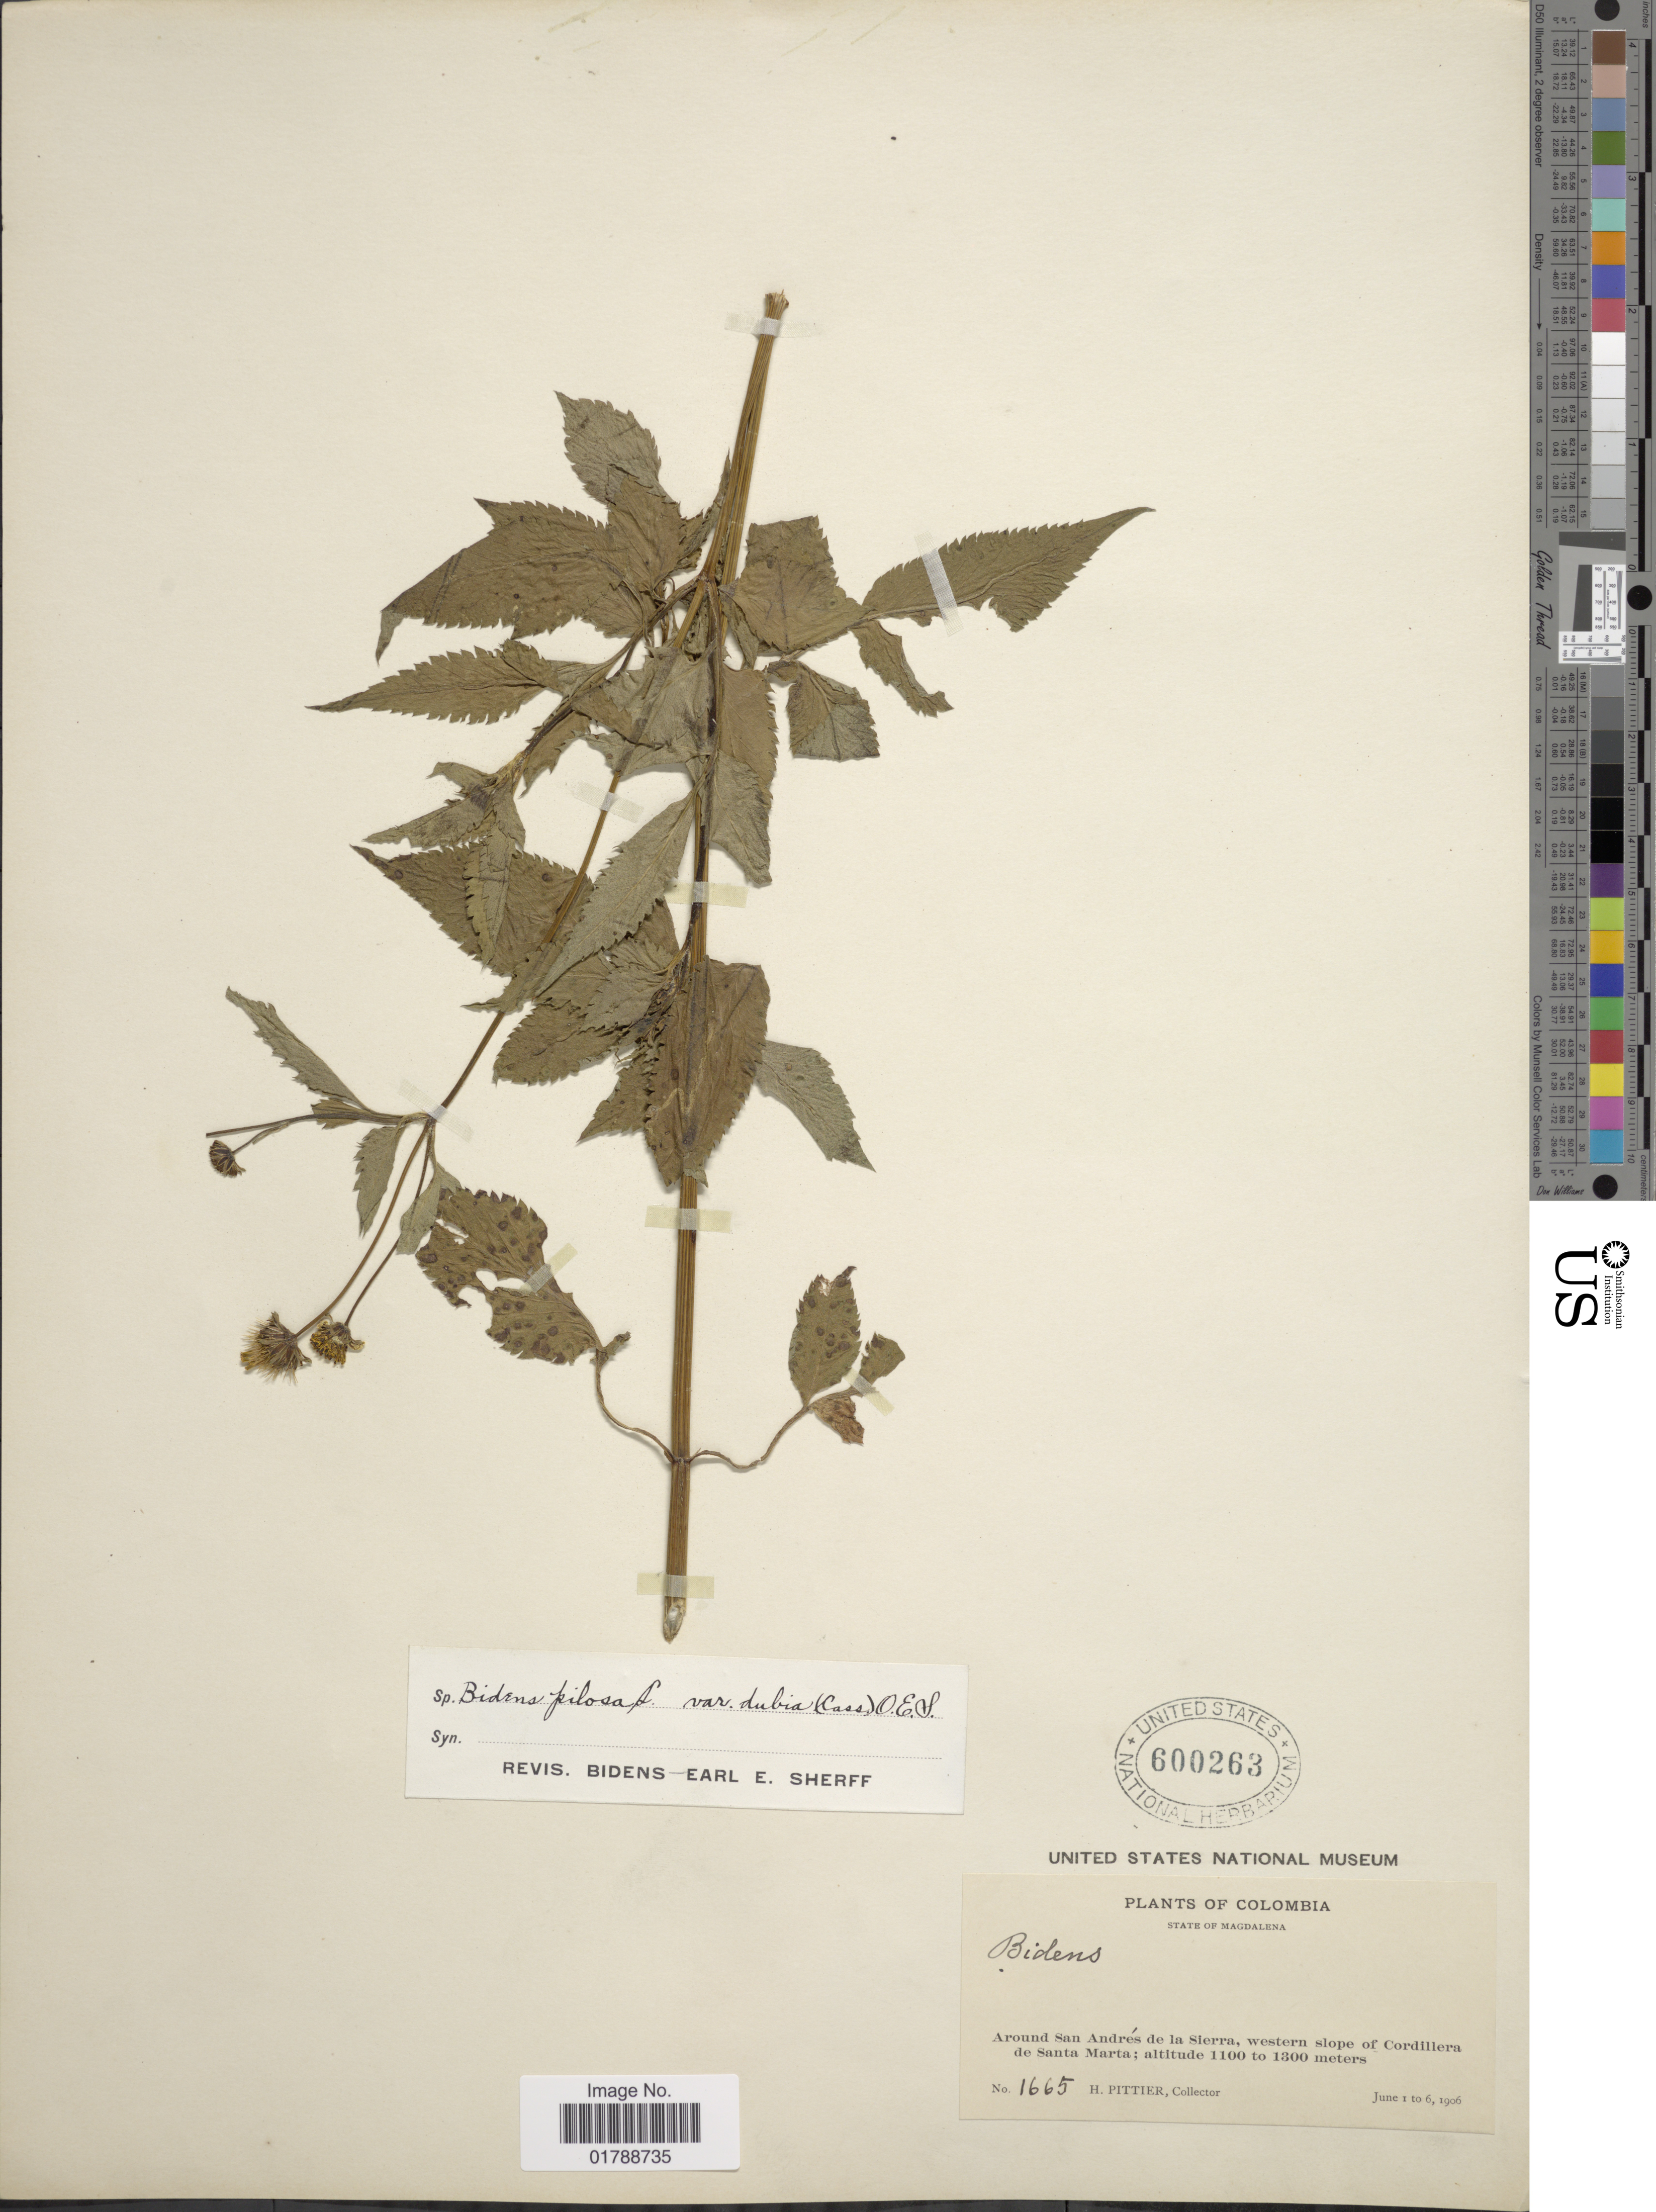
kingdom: Plantae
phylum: Tracheophyta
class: Magnoliopsida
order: Asterales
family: Asteraceae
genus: Bidens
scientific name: Bidens pilosa var. dubius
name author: L.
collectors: H. F. Pittier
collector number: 1665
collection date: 1906-06-01/1906-06-06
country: Colombia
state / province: Magdalena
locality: Around San Andrés de la Sierra, western slope of Cordillera de Santa Marta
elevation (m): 1100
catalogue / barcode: US 600263